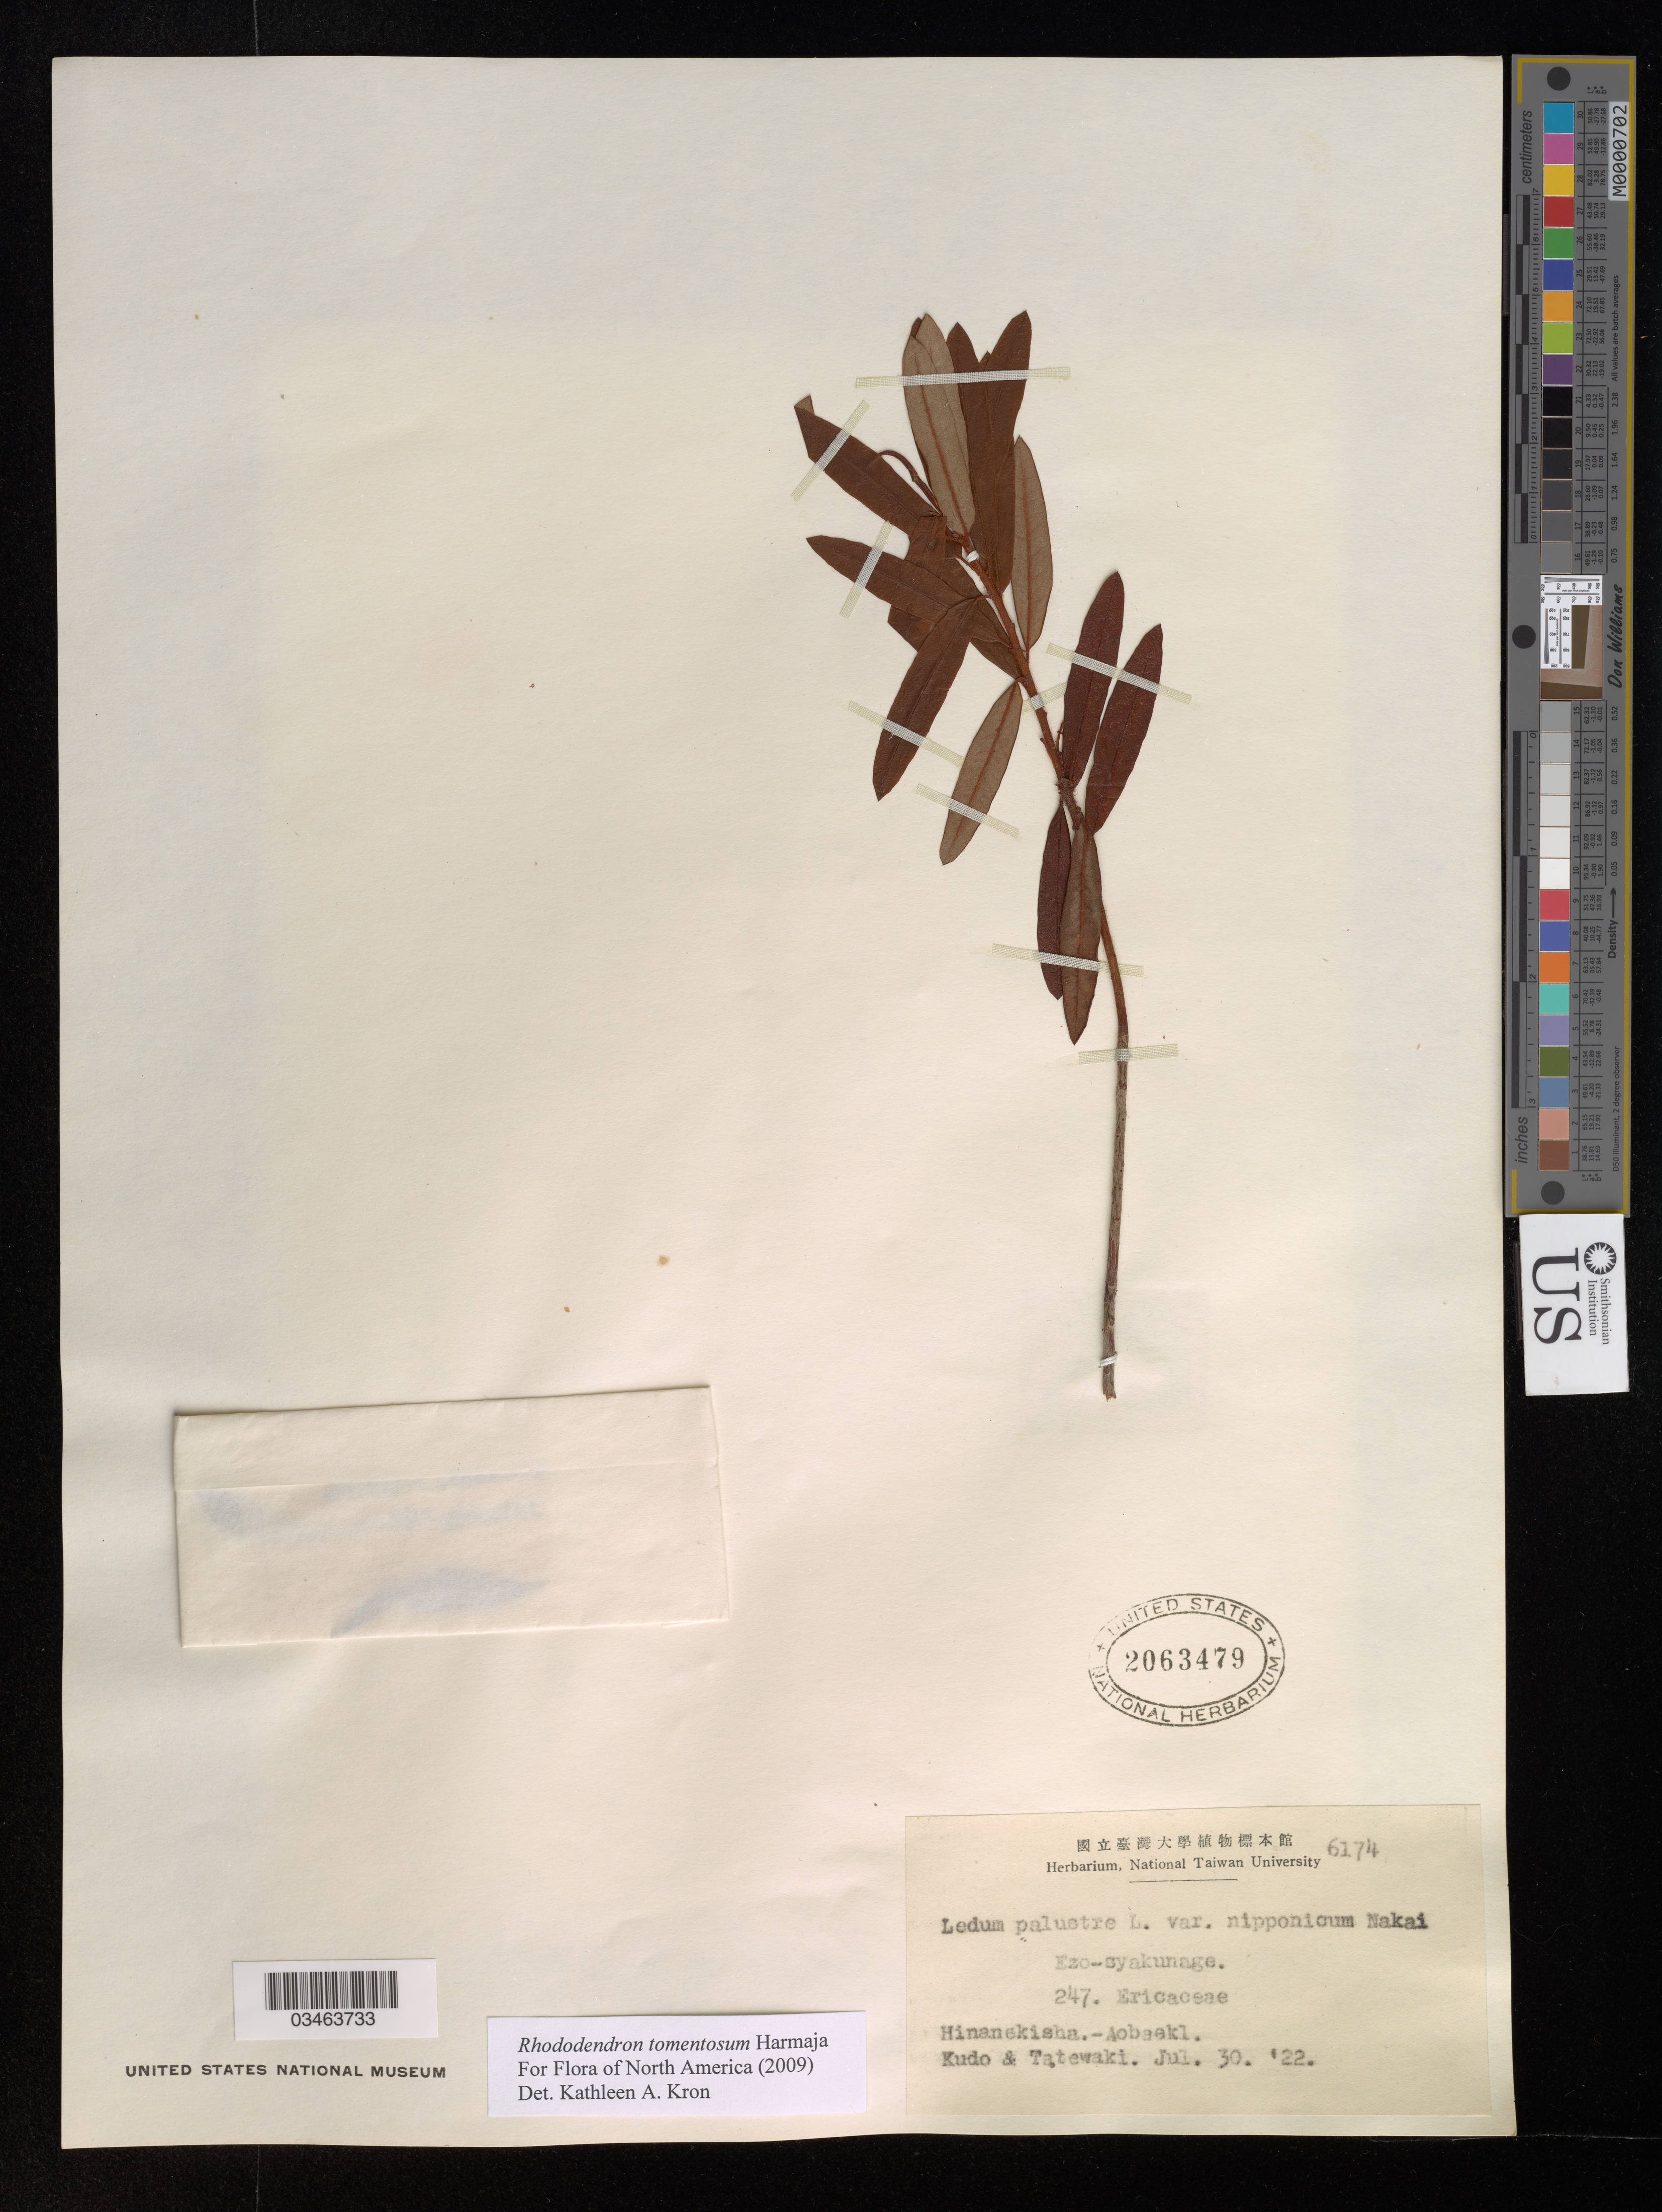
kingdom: Plantae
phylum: Tracheophyta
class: Magnoliopsida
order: Ericales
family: Ericaceae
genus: Rhododendron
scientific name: Rhododendron tomentosum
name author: Harmaja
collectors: Kudo & M. Tatewaki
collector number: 247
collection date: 1922-07-30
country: Taiwan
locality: Hinanakisha. - Aobaekl.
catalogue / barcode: US 2063479